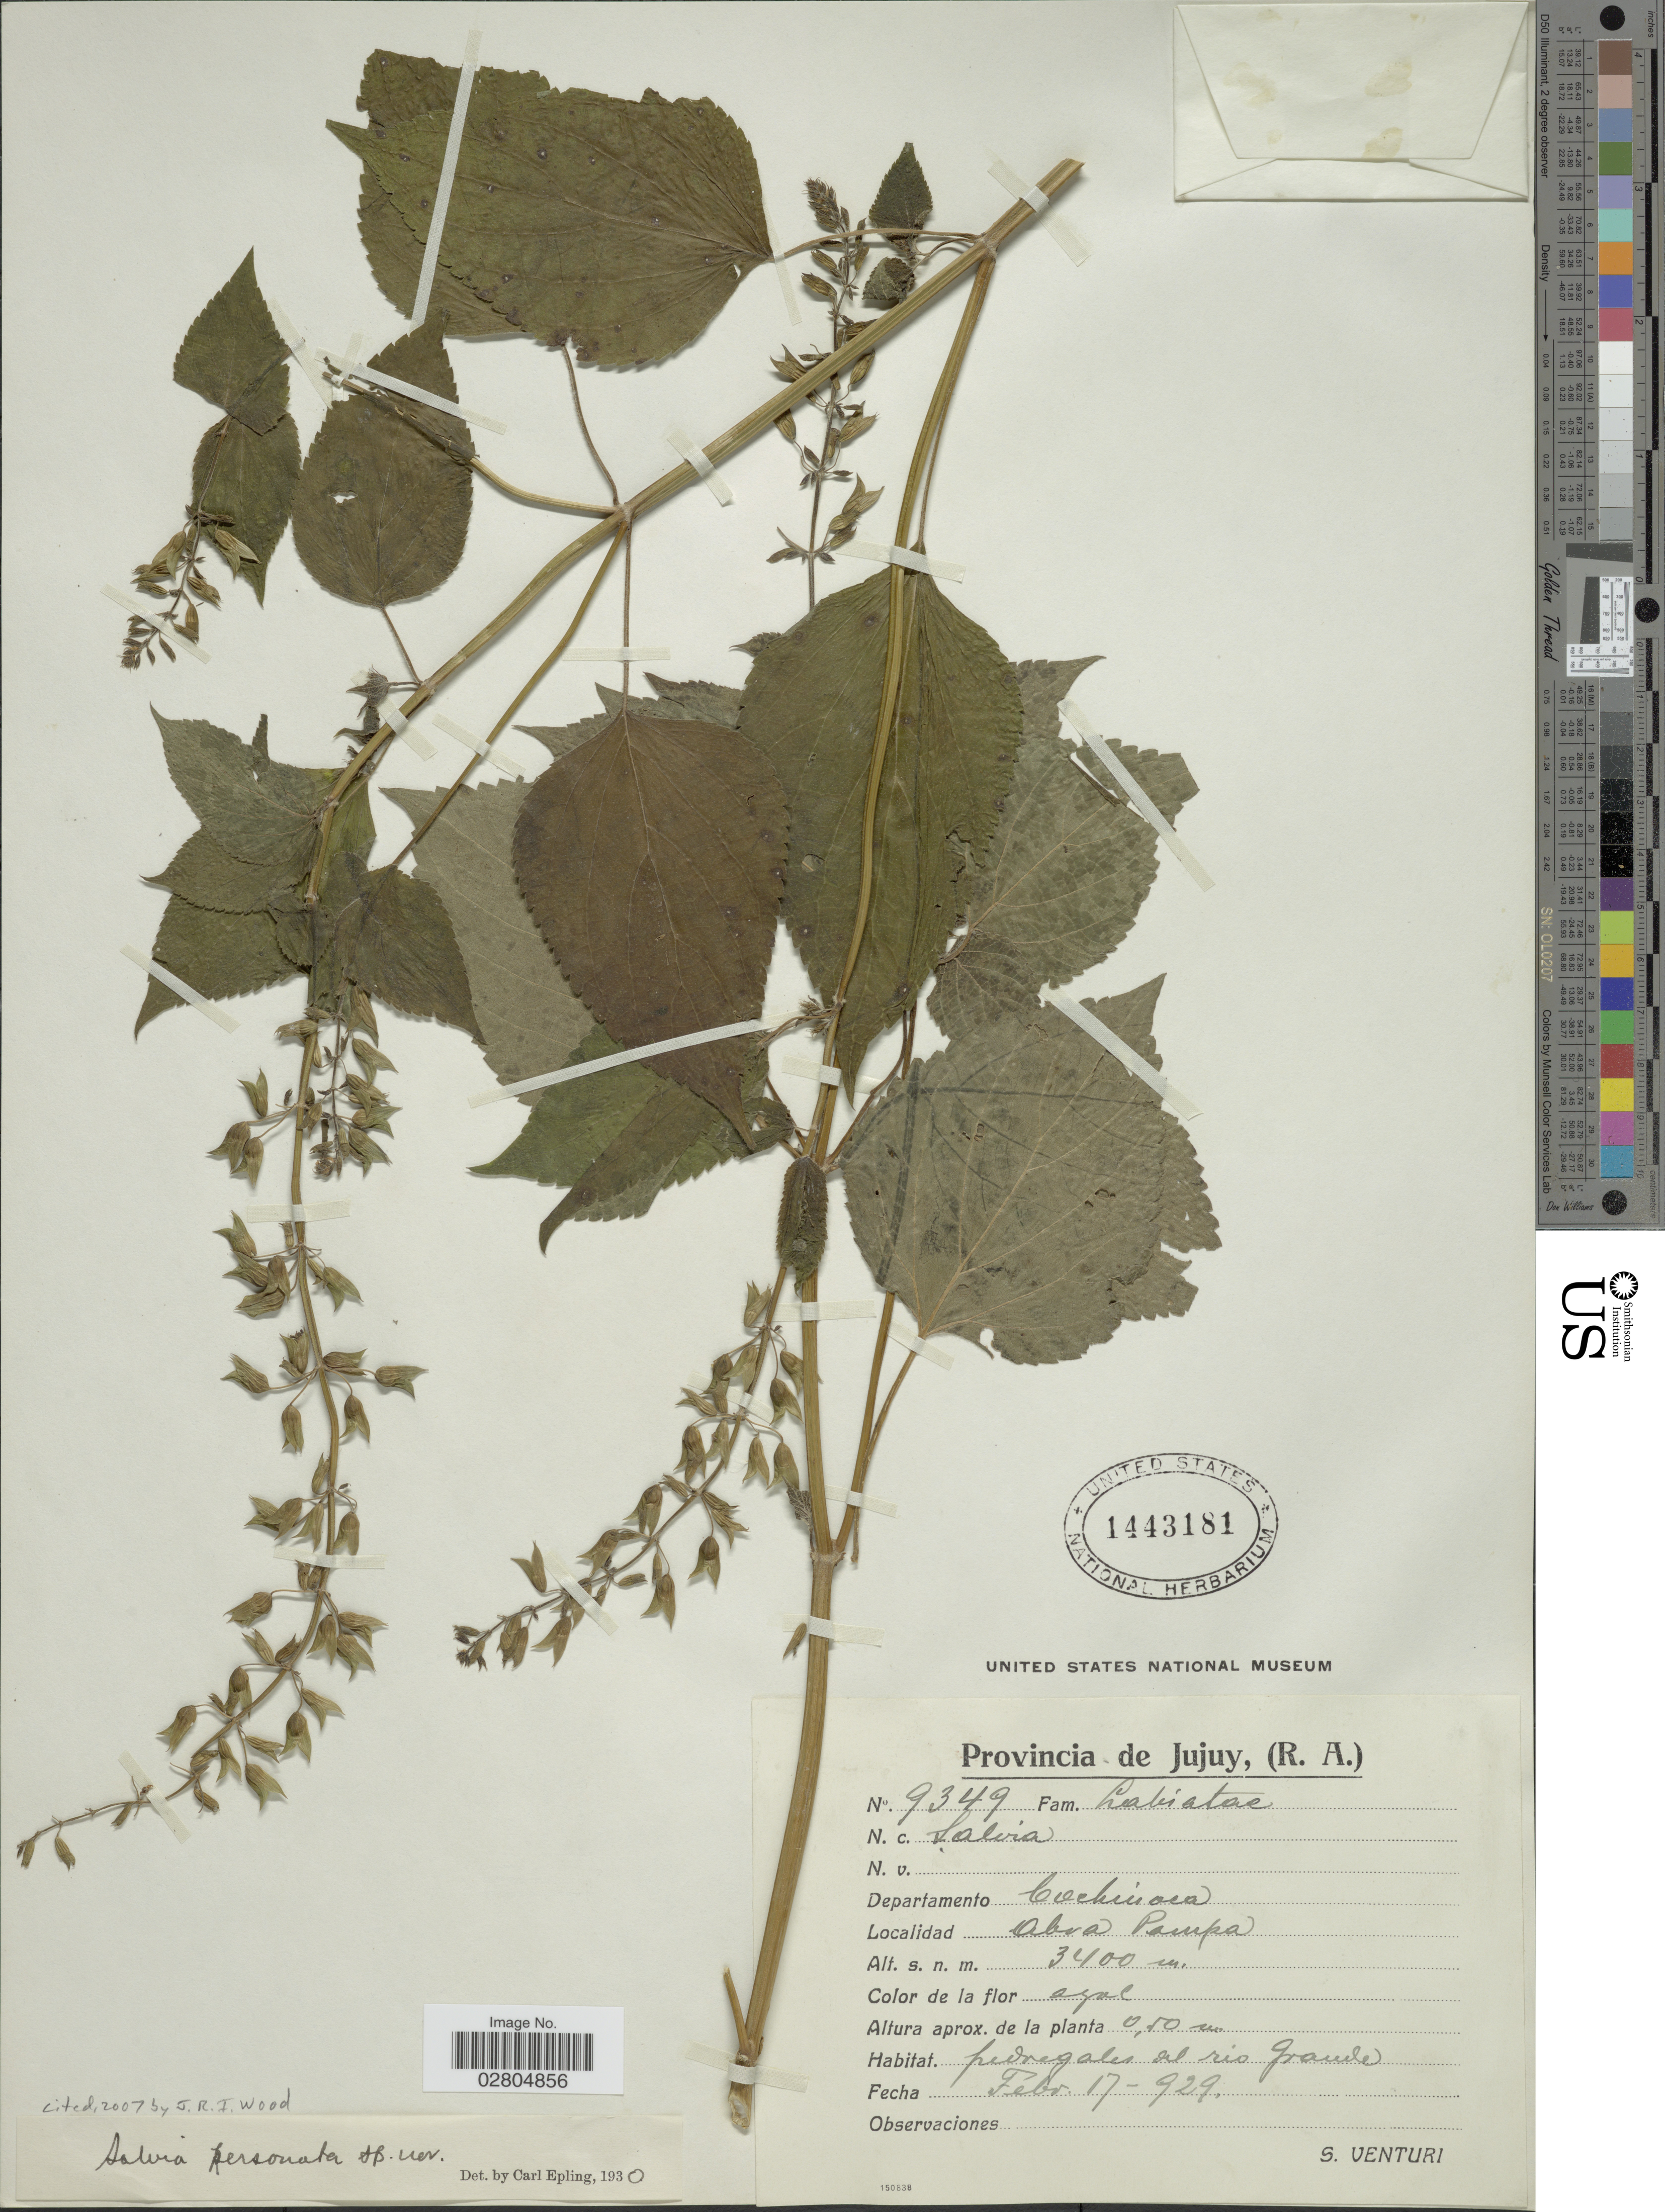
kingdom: Plantae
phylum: Tracheophyta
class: Magnoliopsida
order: Lamiales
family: Lamiaceae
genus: Salvia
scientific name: Salvia personata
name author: Epling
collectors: S. Venturi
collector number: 9349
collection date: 1929-02-17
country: Argentina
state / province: Jujuy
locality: Departamento Cochinoca. Abra Pampa.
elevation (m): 3400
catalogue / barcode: US 1443181